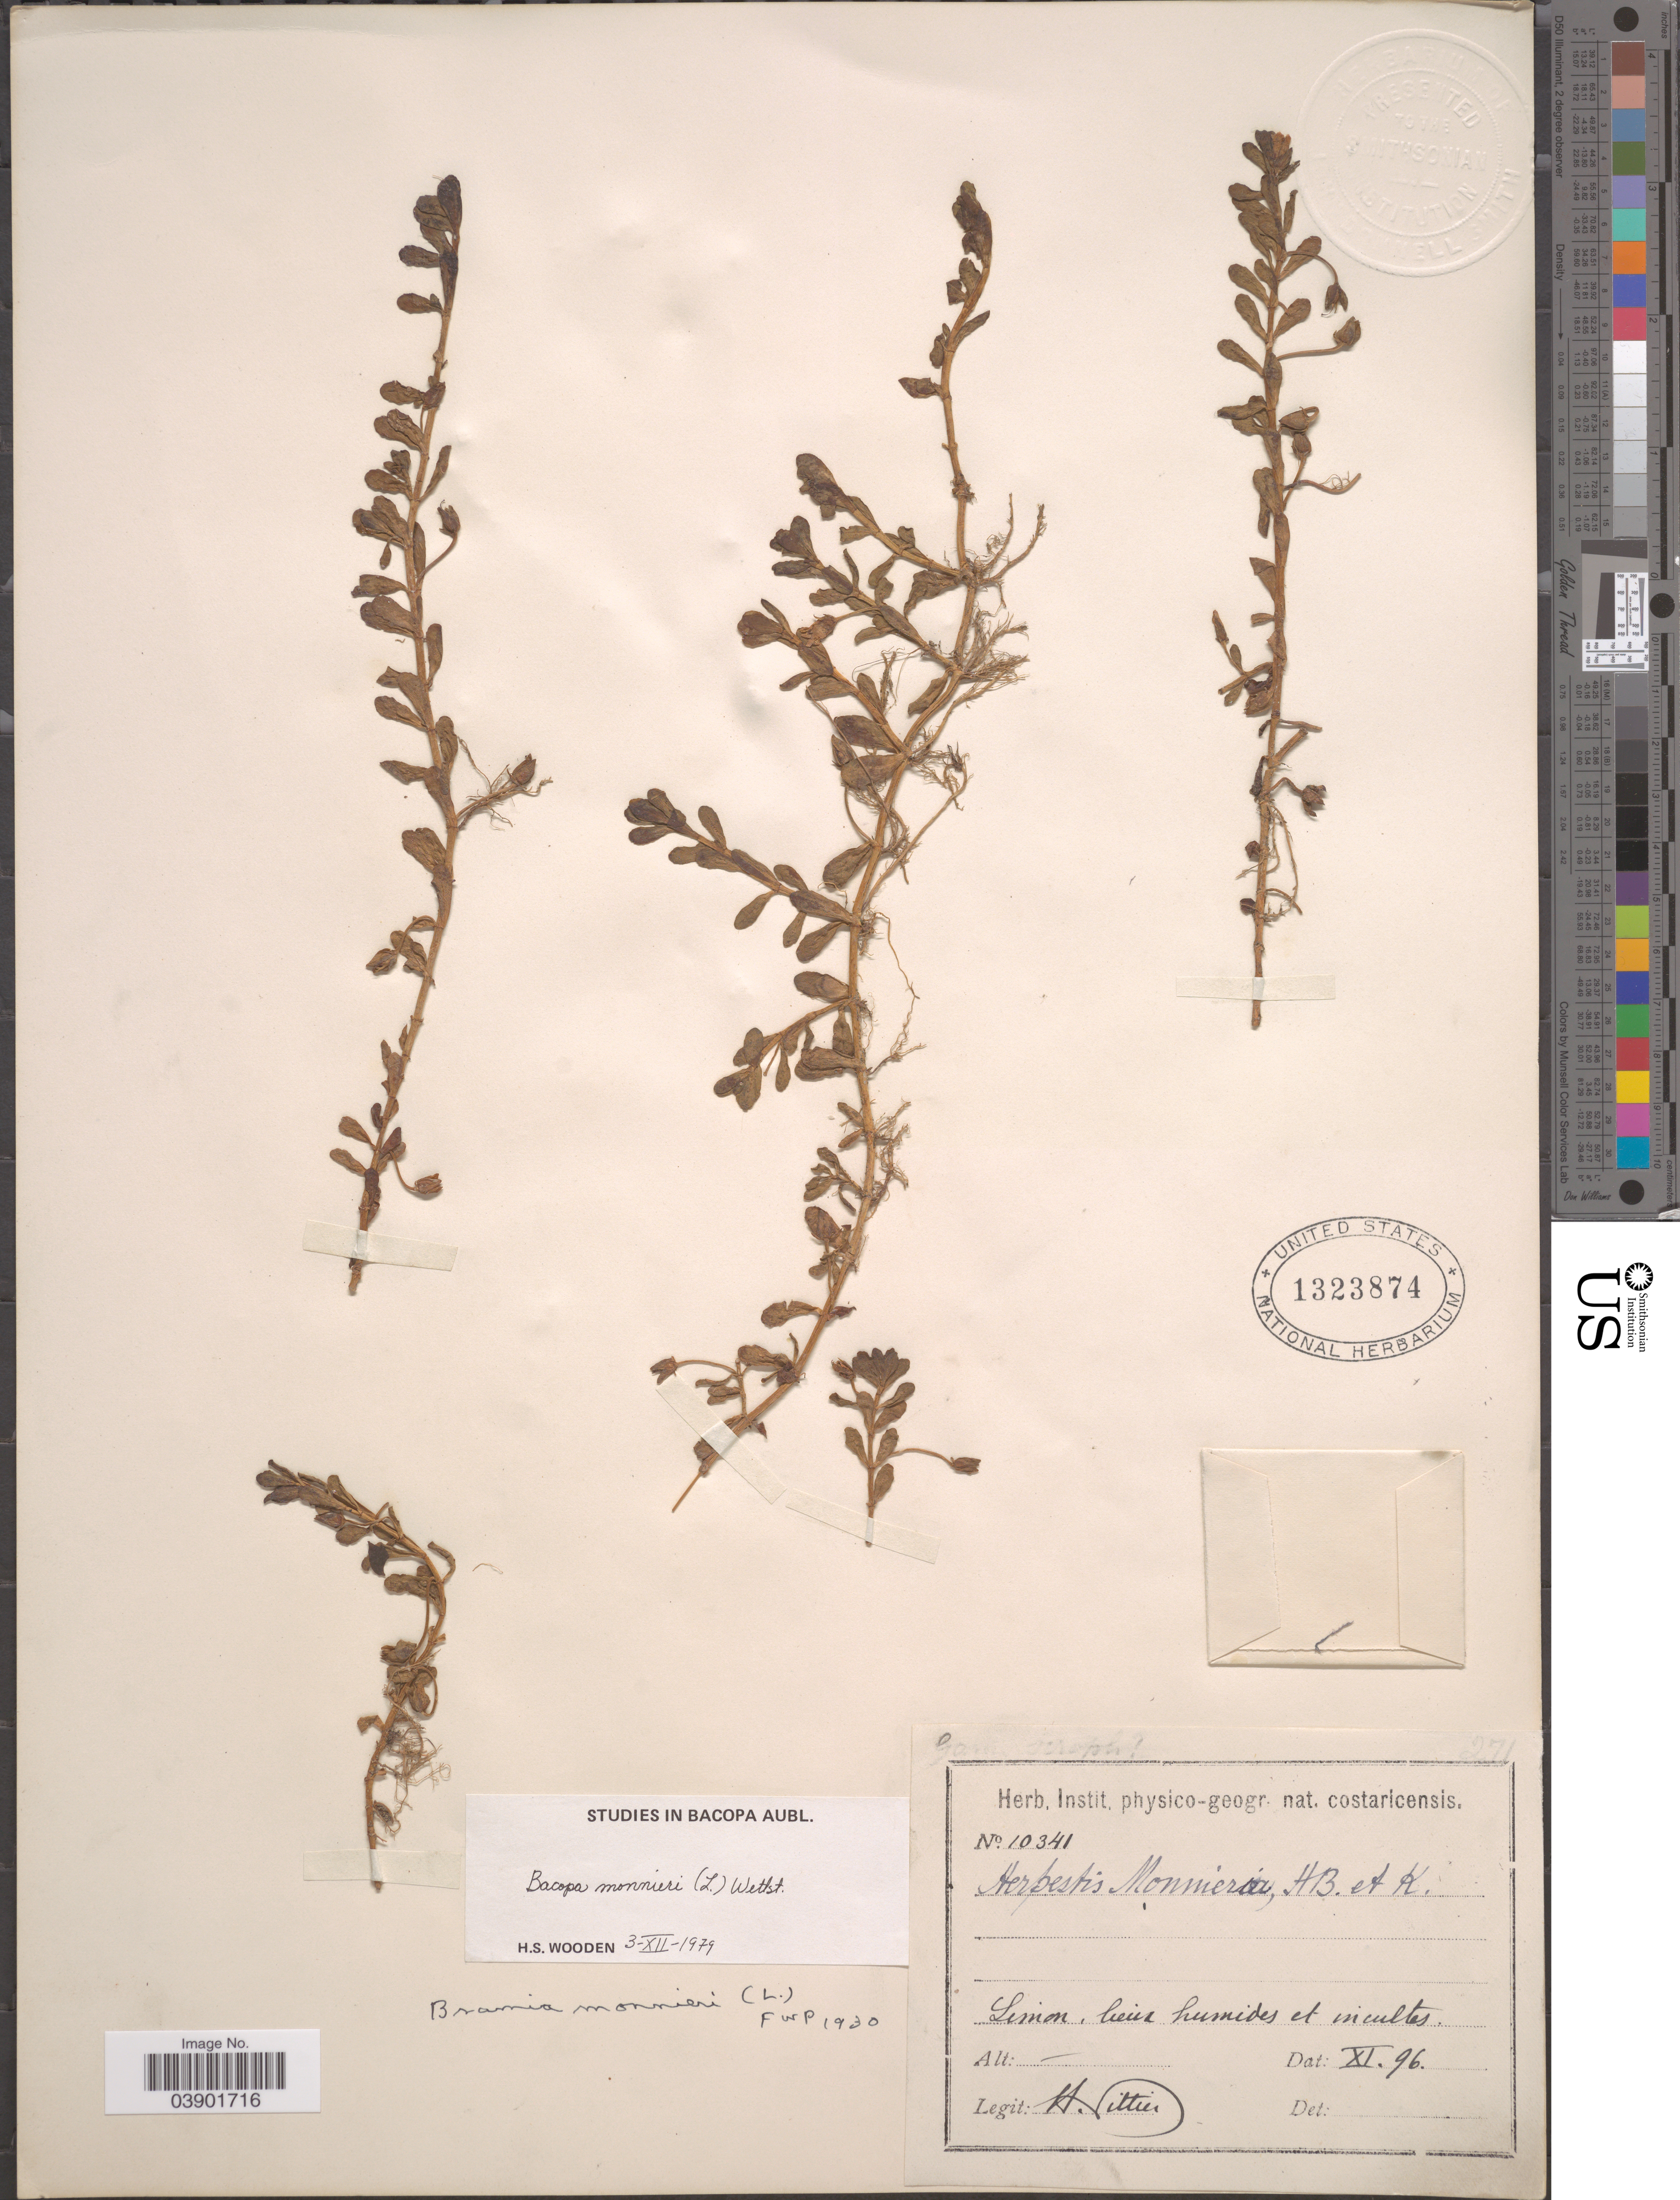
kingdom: Plantae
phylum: Tracheophyta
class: Magnoliopsida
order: Lamiales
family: Plantaginaceae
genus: Bacopa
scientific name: Bacopa monnieri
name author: (L.) Pennell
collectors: H. F. Pittier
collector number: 10341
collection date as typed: Transcribed d/m/y: /11/96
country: Costa Rica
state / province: Limón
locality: Limon, lieux humides et incultes.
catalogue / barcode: US 1323874